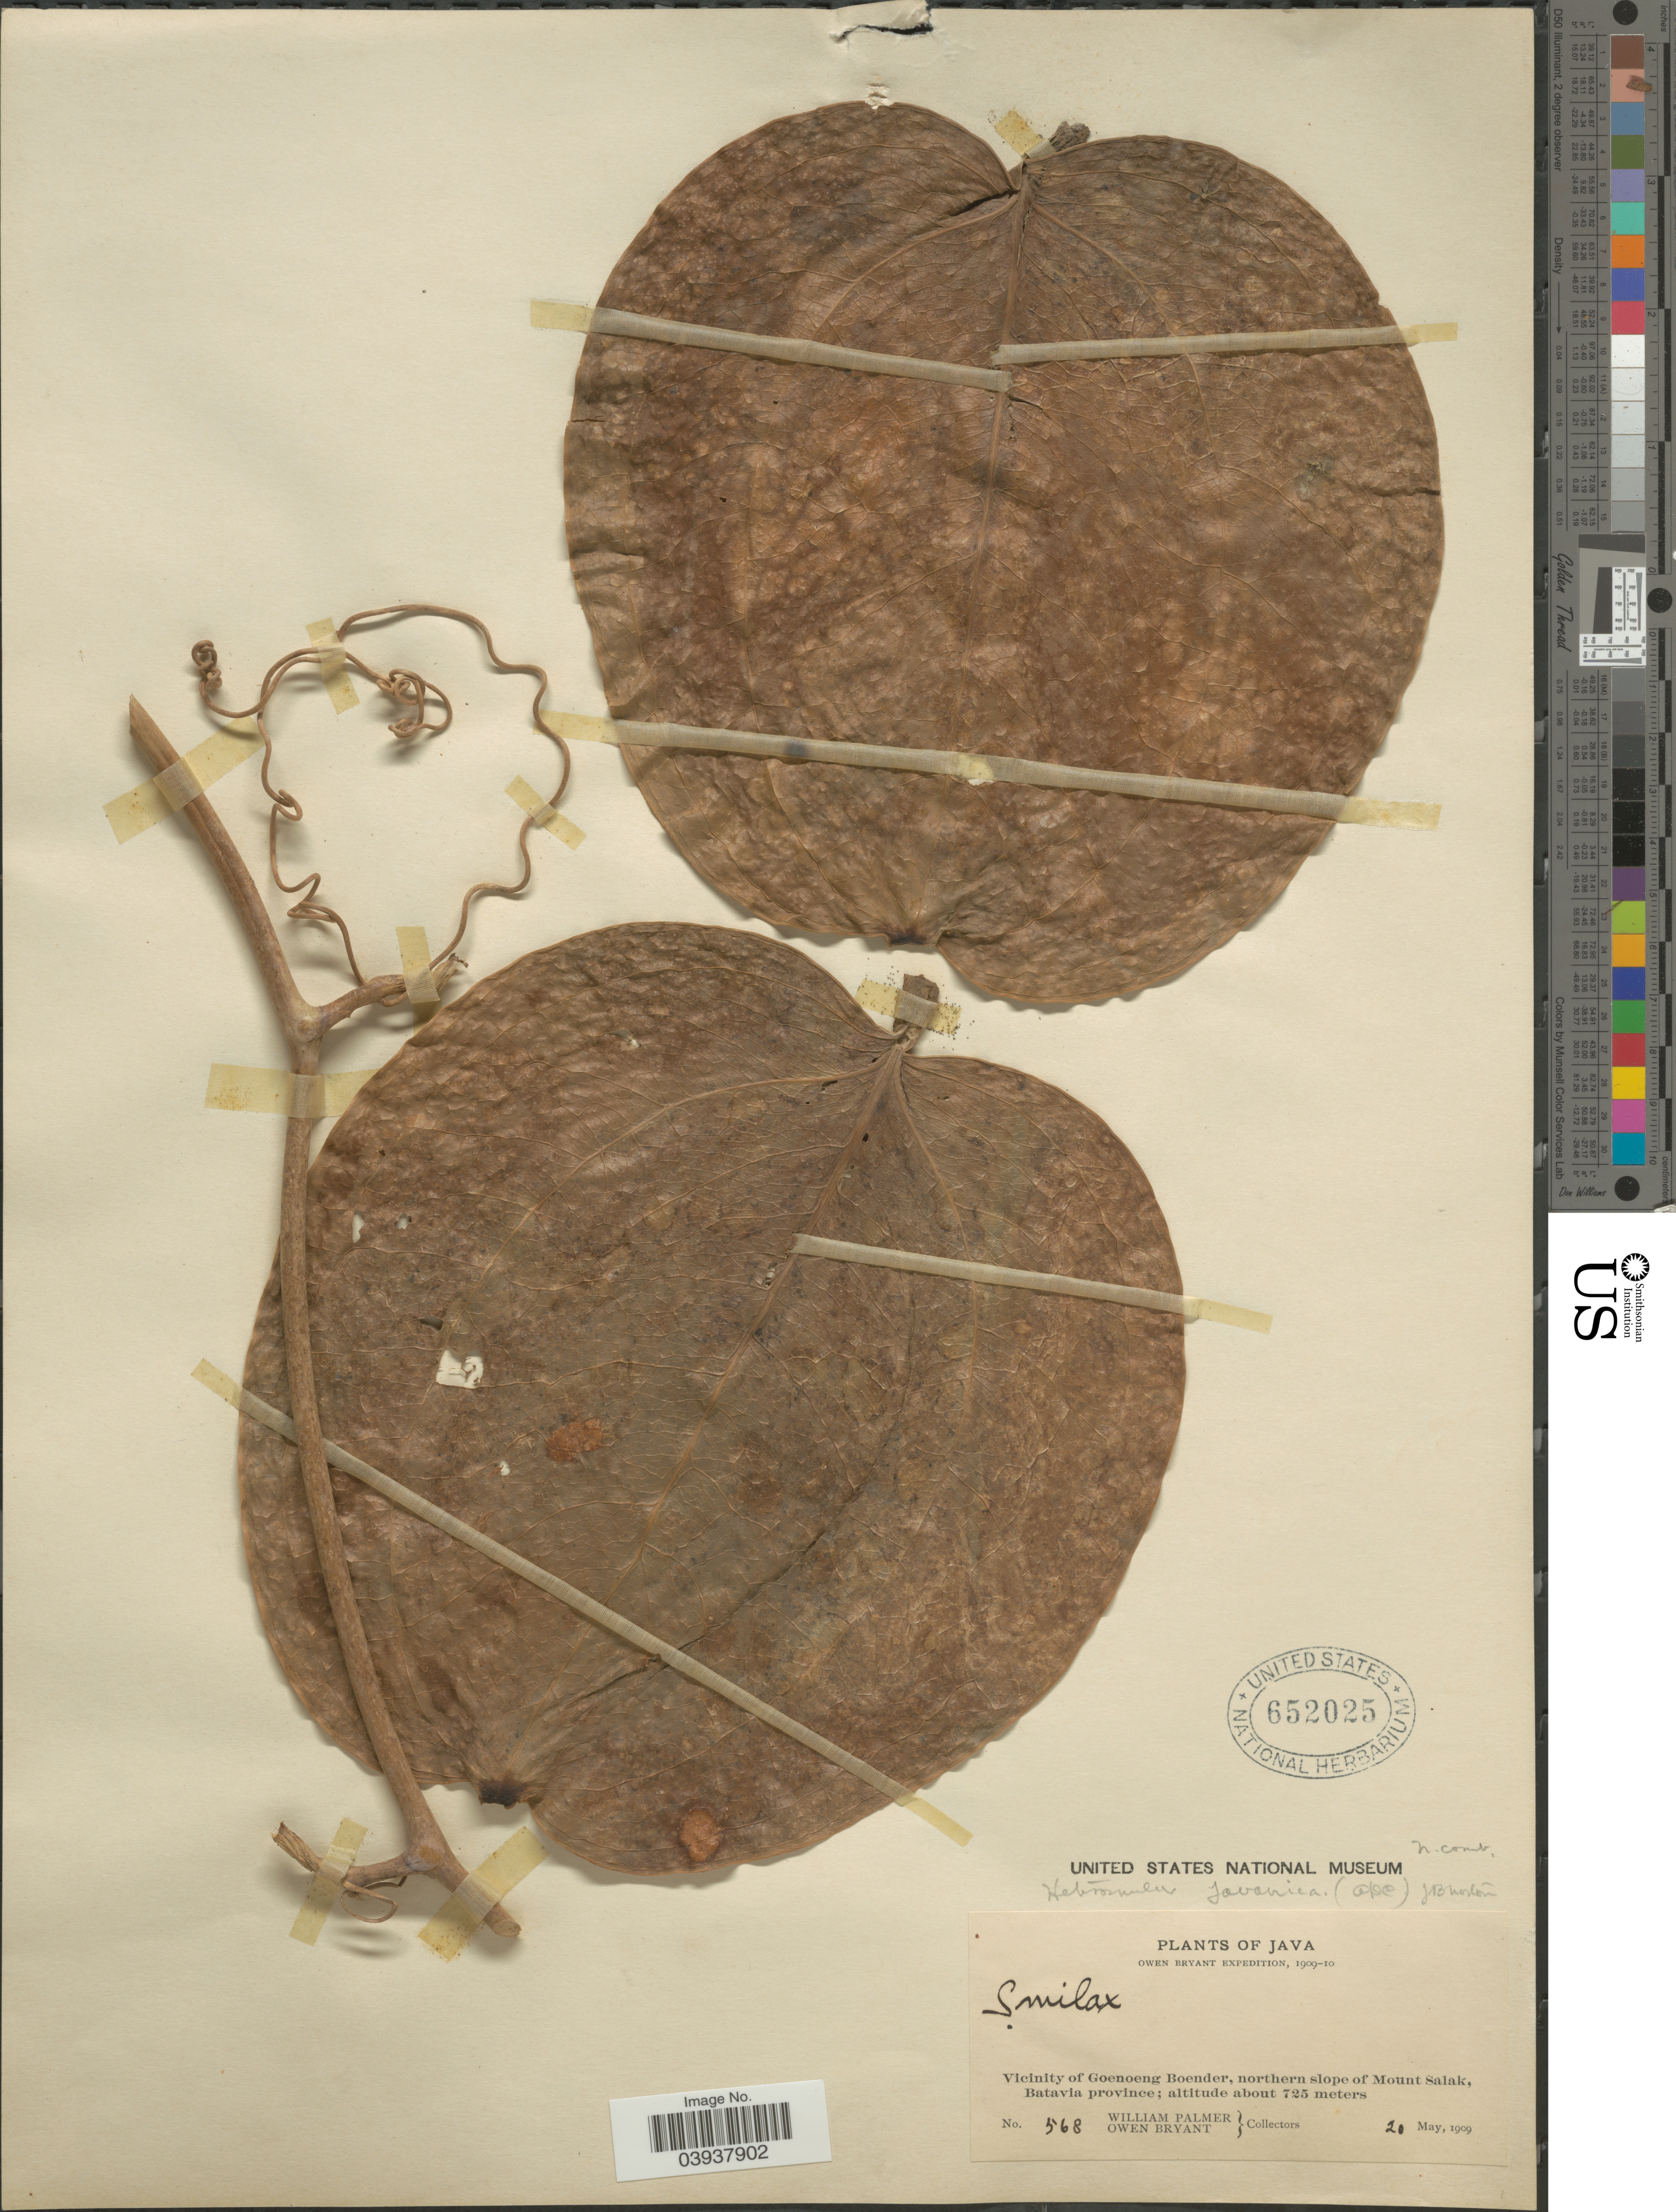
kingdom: Plantae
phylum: Tracheophyta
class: Liliopsida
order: Liliales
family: Smilacaceae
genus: Heterosmilax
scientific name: Heterosmilax japonica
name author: Kunth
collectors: W. Palmer & O. Bryant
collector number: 568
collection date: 1909-05-20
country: Indonesia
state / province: Java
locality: Vicinity of Goenoeng Boender, northern slope of Mount Salak, Batavia province.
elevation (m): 725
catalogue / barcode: US 652025